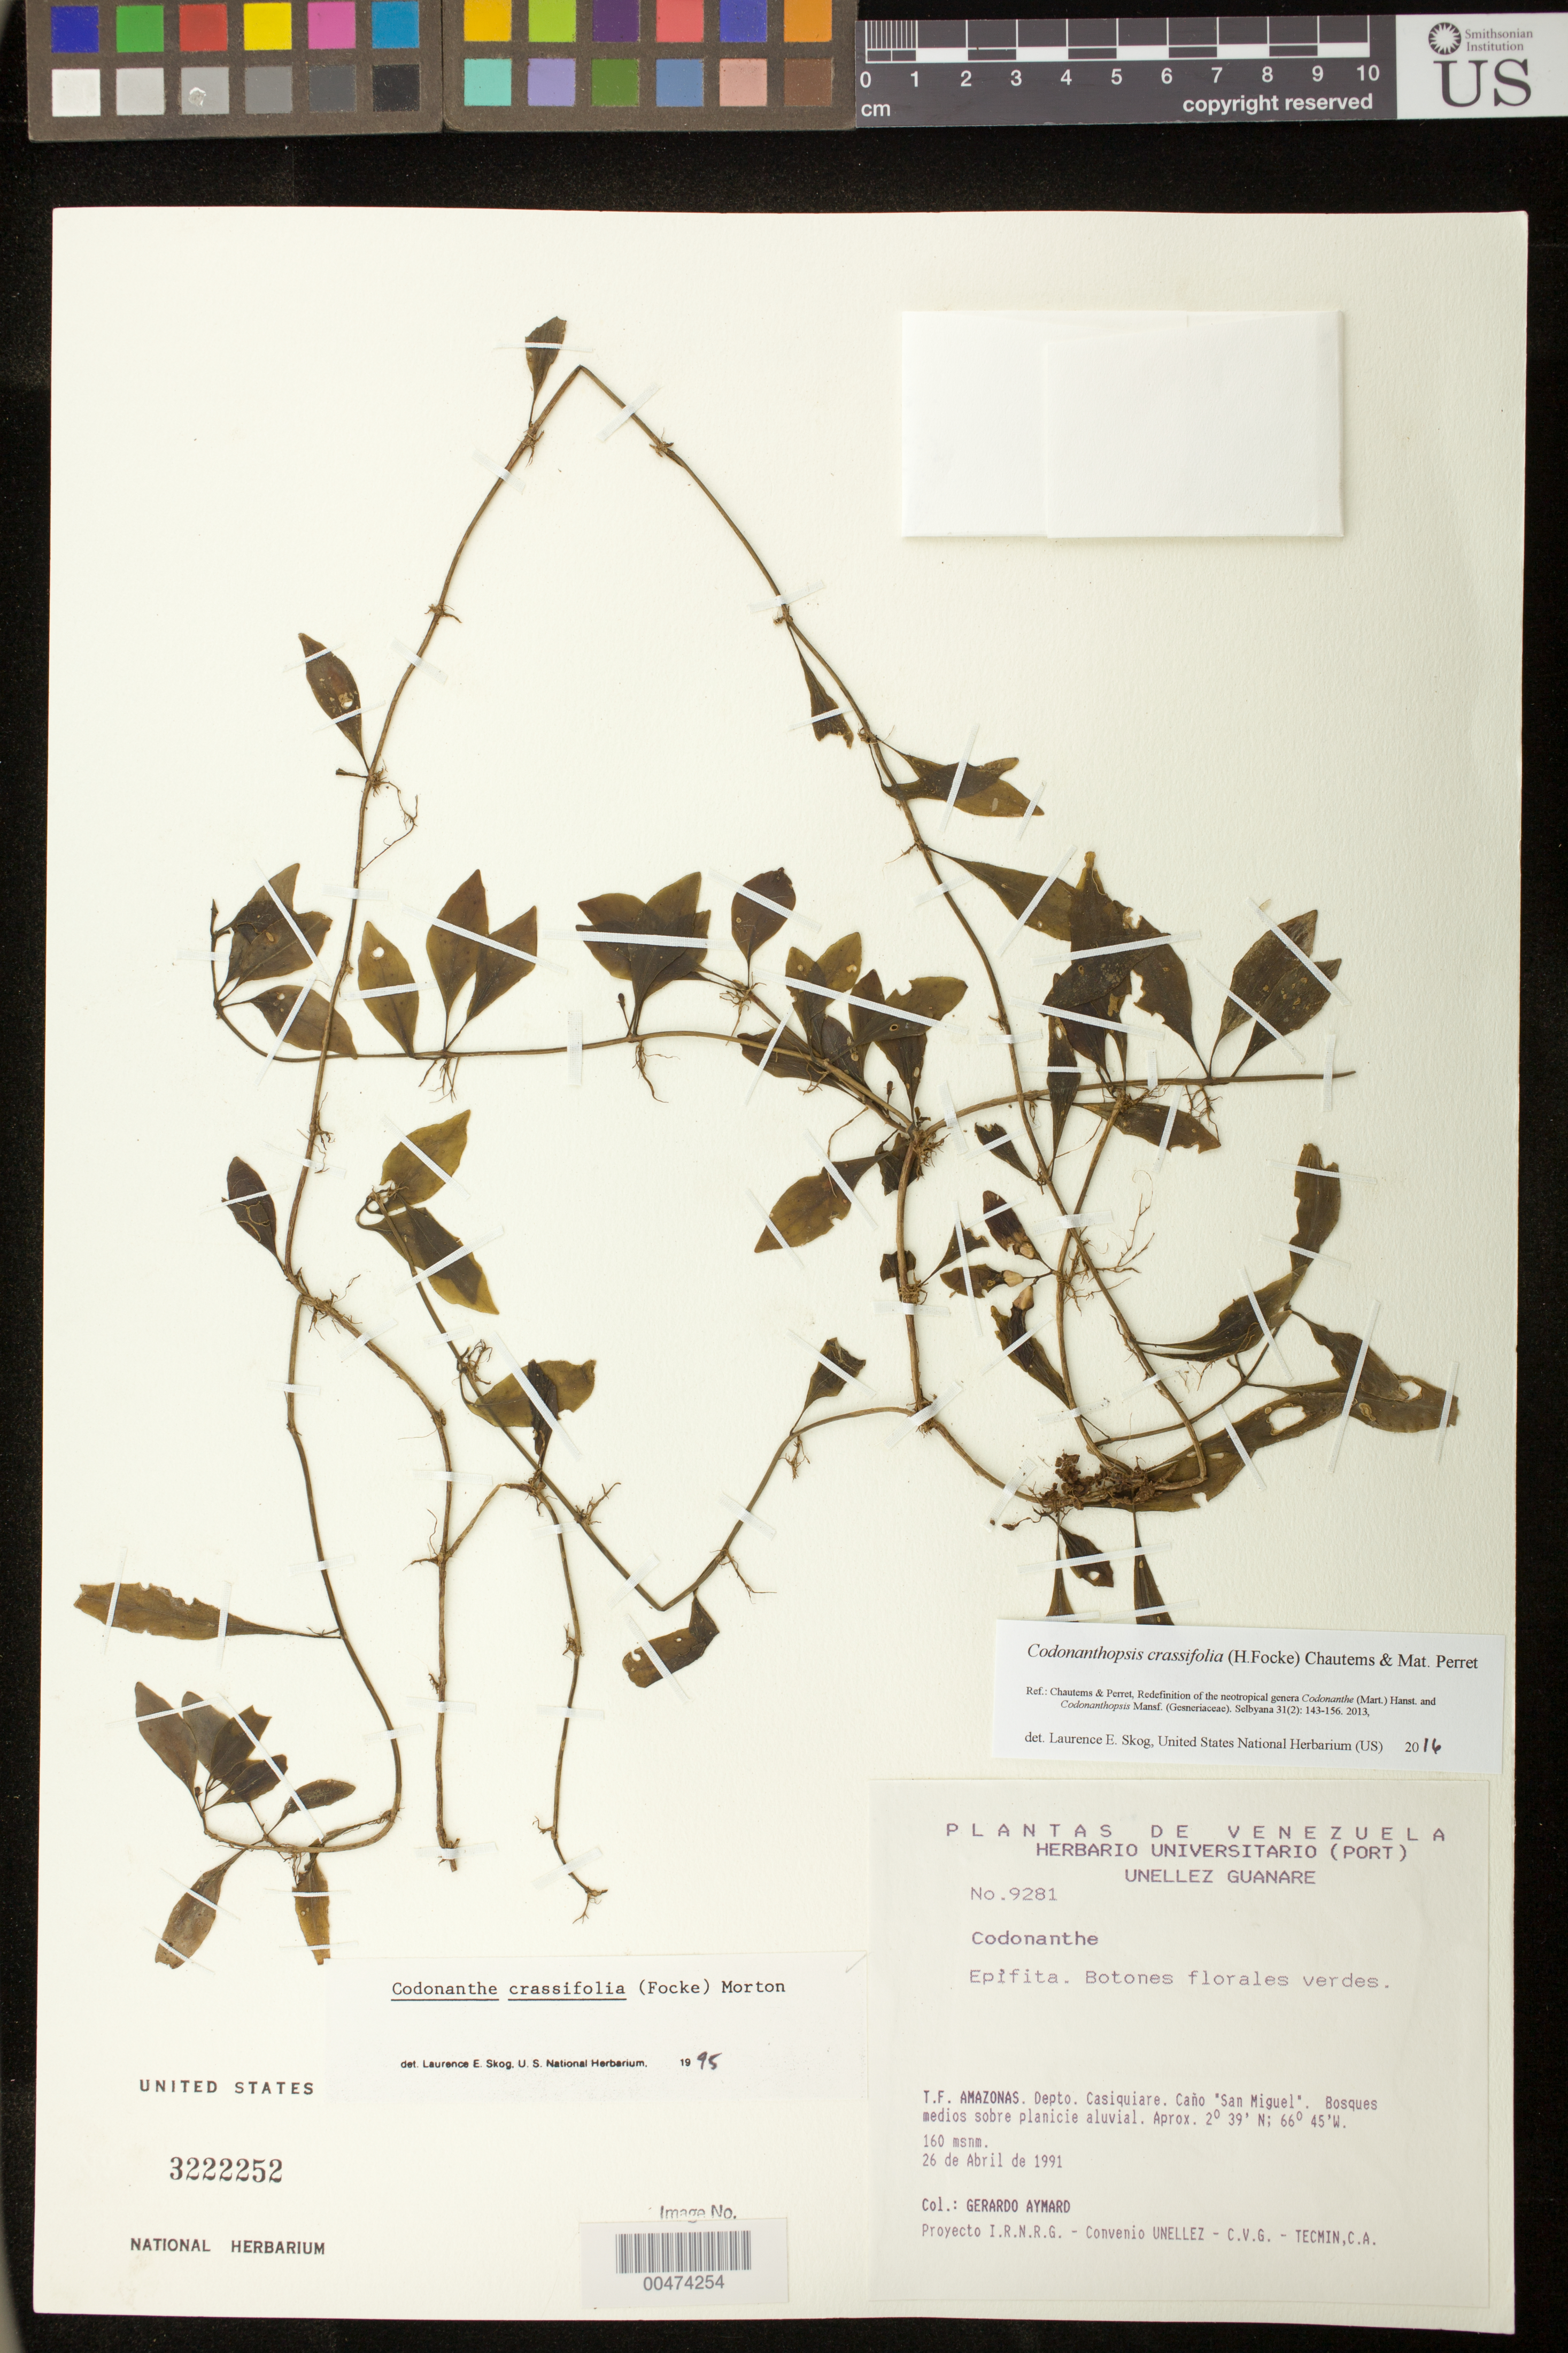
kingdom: Plantae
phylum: Tracheophyta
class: Magnoliopsida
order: Lamiales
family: Gesneriaceae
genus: Codonanthopsis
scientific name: Codonanthopsis crassifolia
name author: (H. Focke) Chautems & Mat.Perret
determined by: Skog, Laurence E.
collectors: G. A. Aymard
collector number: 9281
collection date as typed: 26 Apr 1991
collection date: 1991-04-26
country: Venezuela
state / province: Amazonas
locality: Casiquiare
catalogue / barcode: US 3222252